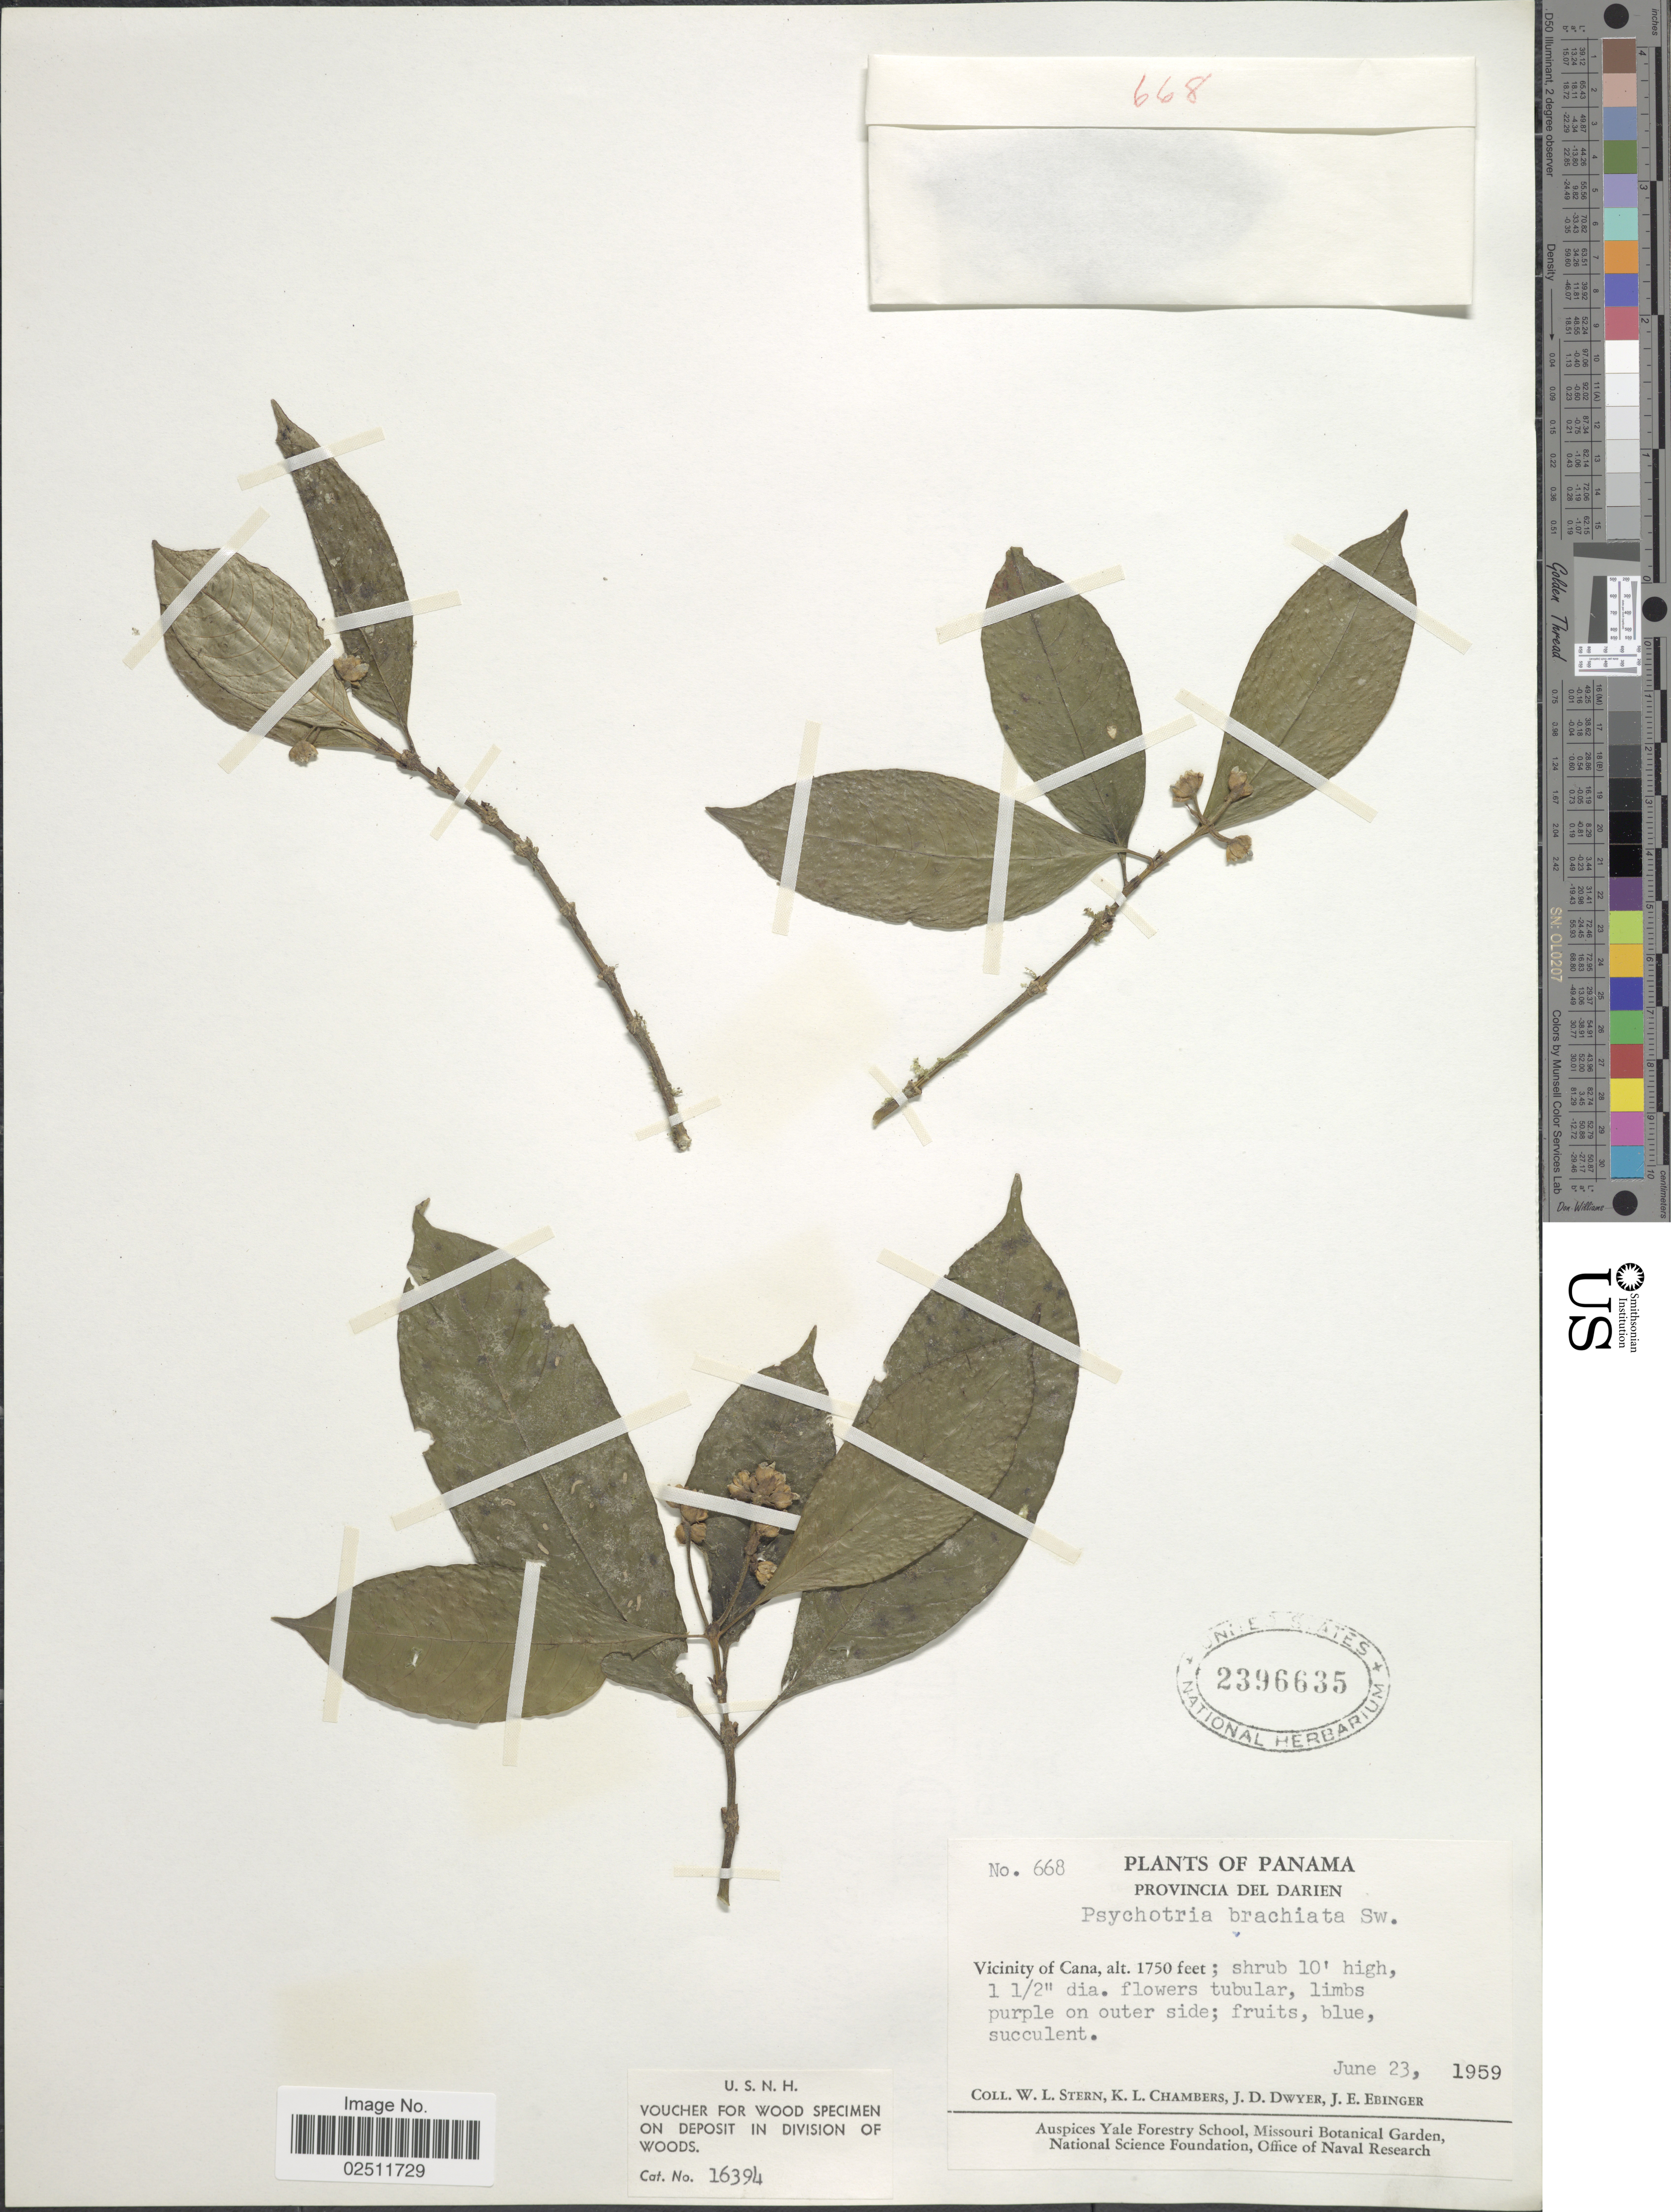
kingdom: Plantae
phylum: Tracheophyta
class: Magnoliopsida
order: Gentianales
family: Rubiaceae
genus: Psychotria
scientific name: Psychotria brachiata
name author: Sw.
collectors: W. L. Stern, K. Chambers, J. D. Dwyer & J. Ebinger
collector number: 668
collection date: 1959-06-23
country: Panama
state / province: Darién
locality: Vicinity of Cana.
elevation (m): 533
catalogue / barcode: US 2396635